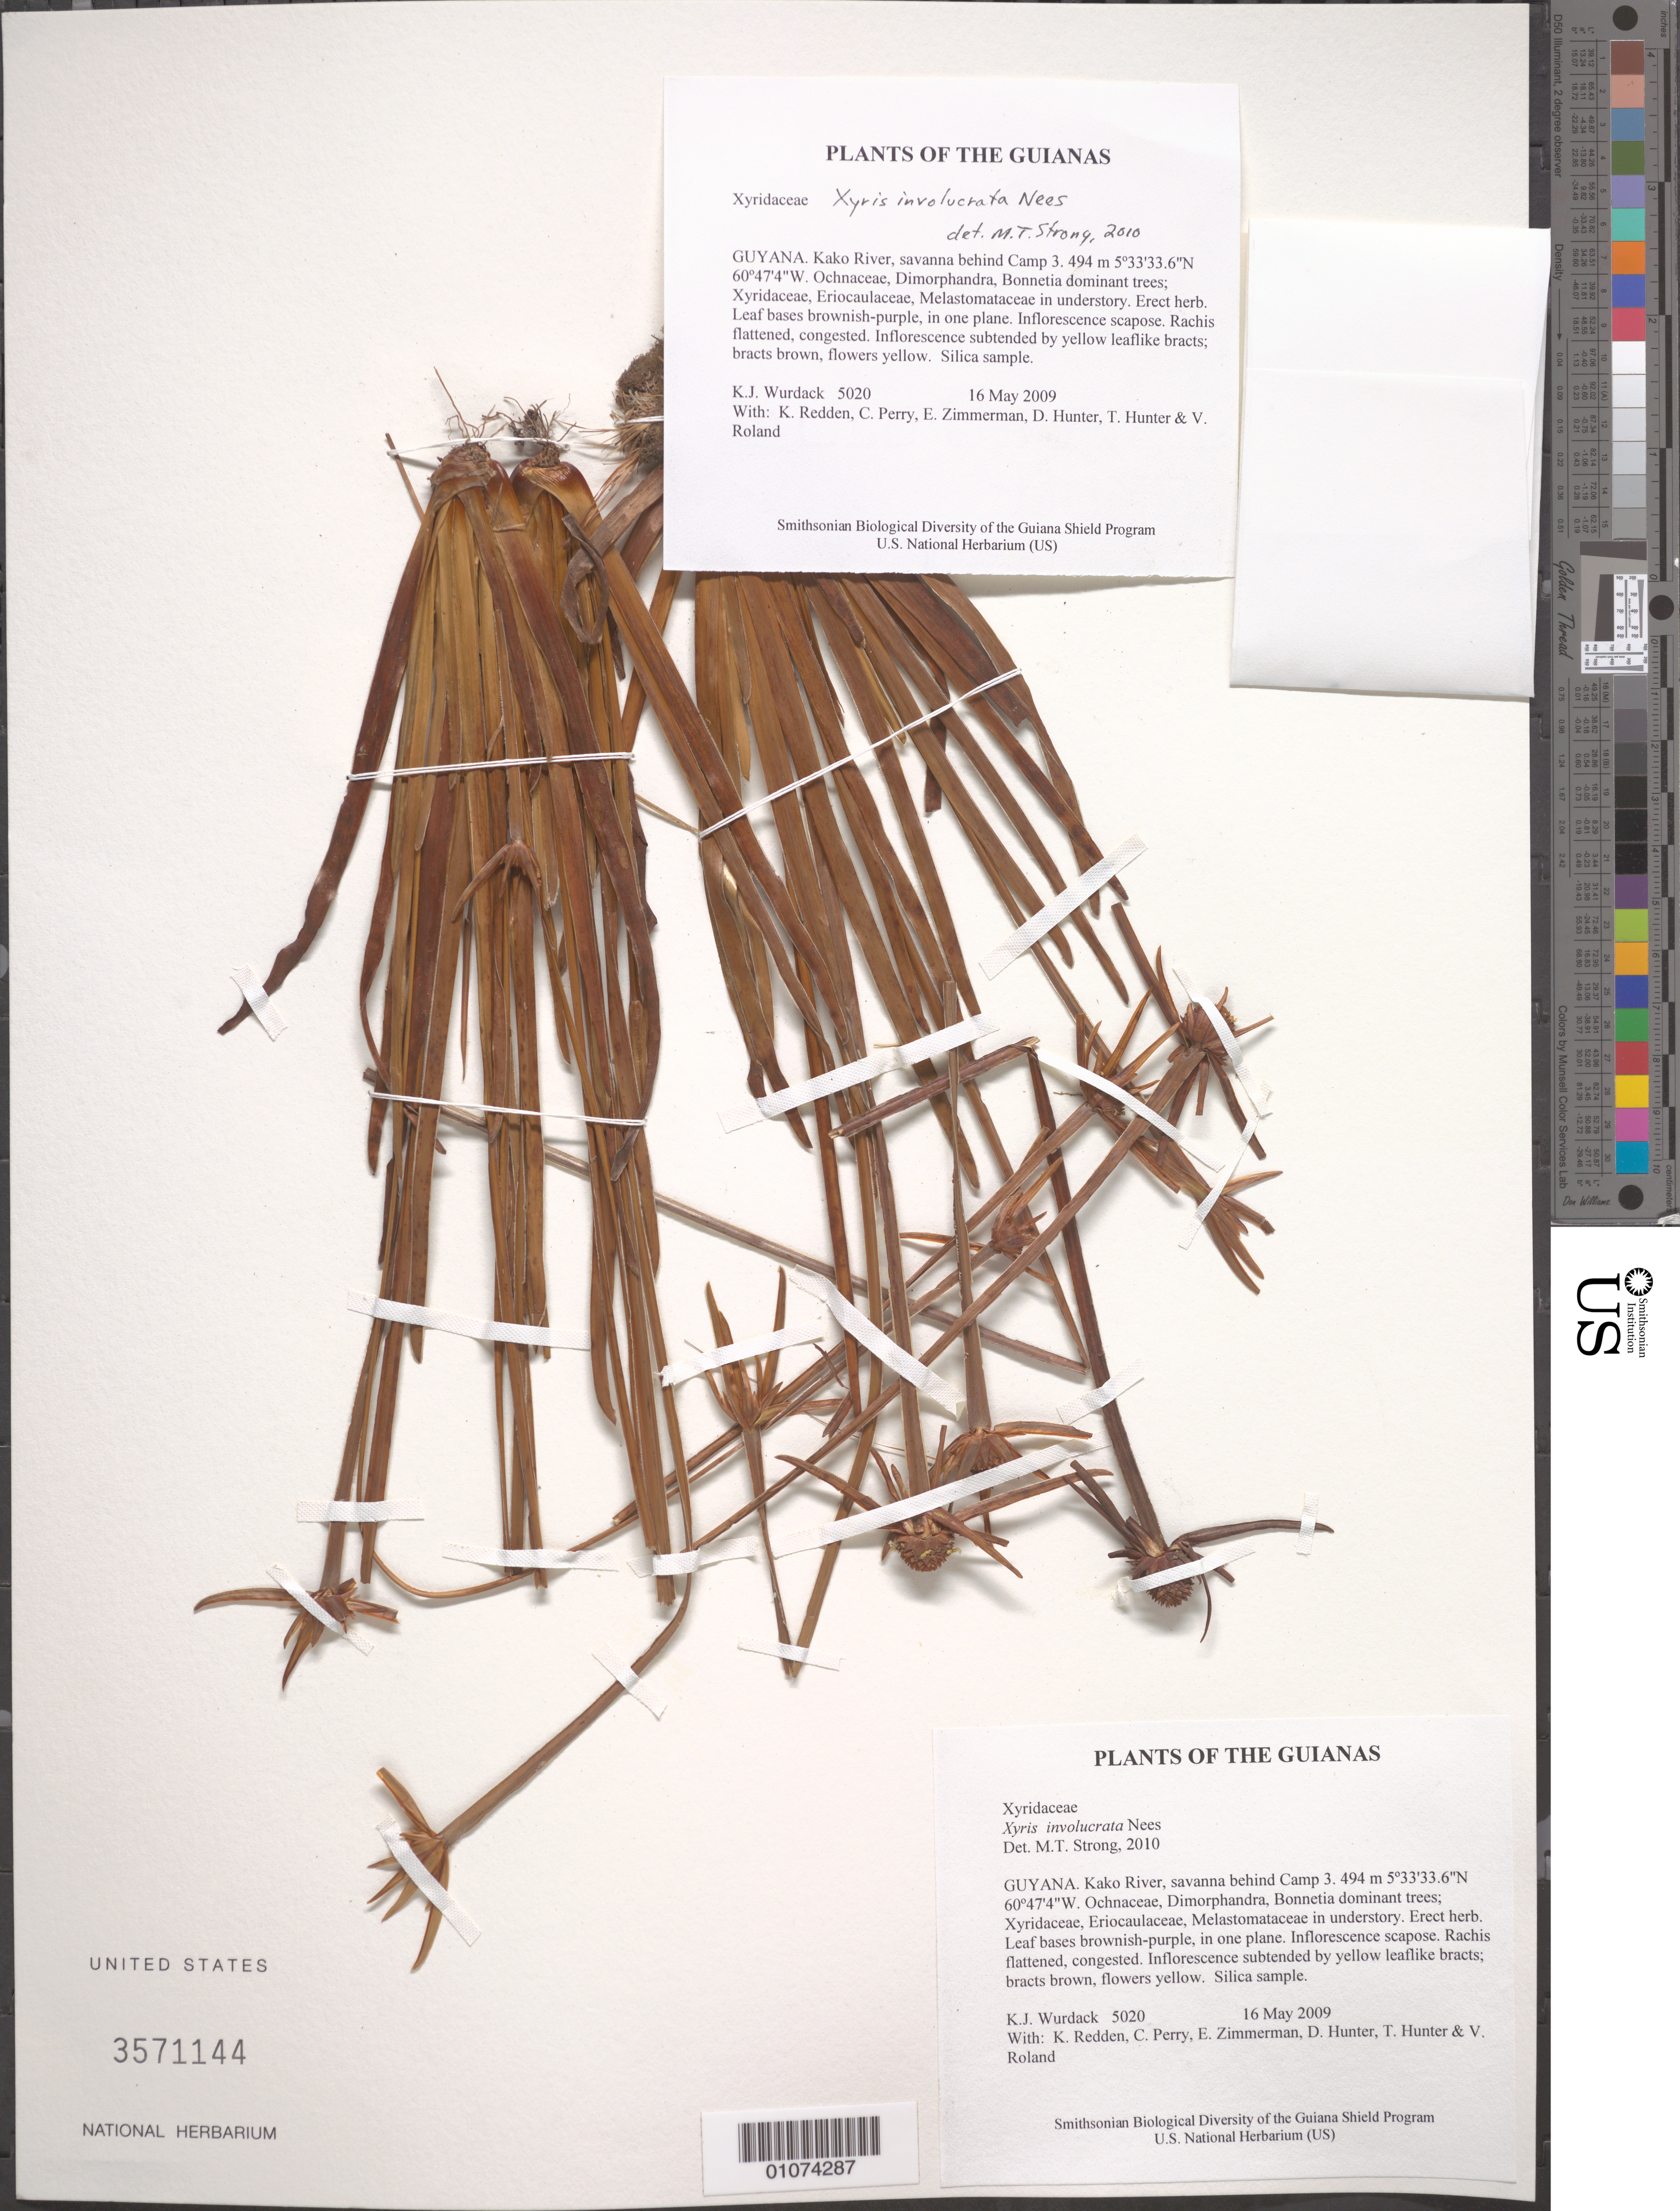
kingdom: Plantae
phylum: Tracheophyta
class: Liliopsida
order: Poales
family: Xyridaceae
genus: Xyris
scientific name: Xyris involucrata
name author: Nees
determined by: Strong, M. T., (US), Smithsonian Institution - National Museum of Natural History (UNITED STATES)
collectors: K. Wurdack, K. M. Redden, C. Perry, E. Zimmerman, D. Hunter, T. Hunter & V. Roland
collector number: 5020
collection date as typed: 16 May 2009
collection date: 2009-05-16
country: Guyana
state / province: Cuyuni-Mazaruni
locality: Kako River, savanna behind Camp 5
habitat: Ochnaceae, Dimorphandra, Bonnetia dominant trees; Xyridaceae, Eriocaulaceae, Melastomataceae in understory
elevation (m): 494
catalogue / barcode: US 3571144